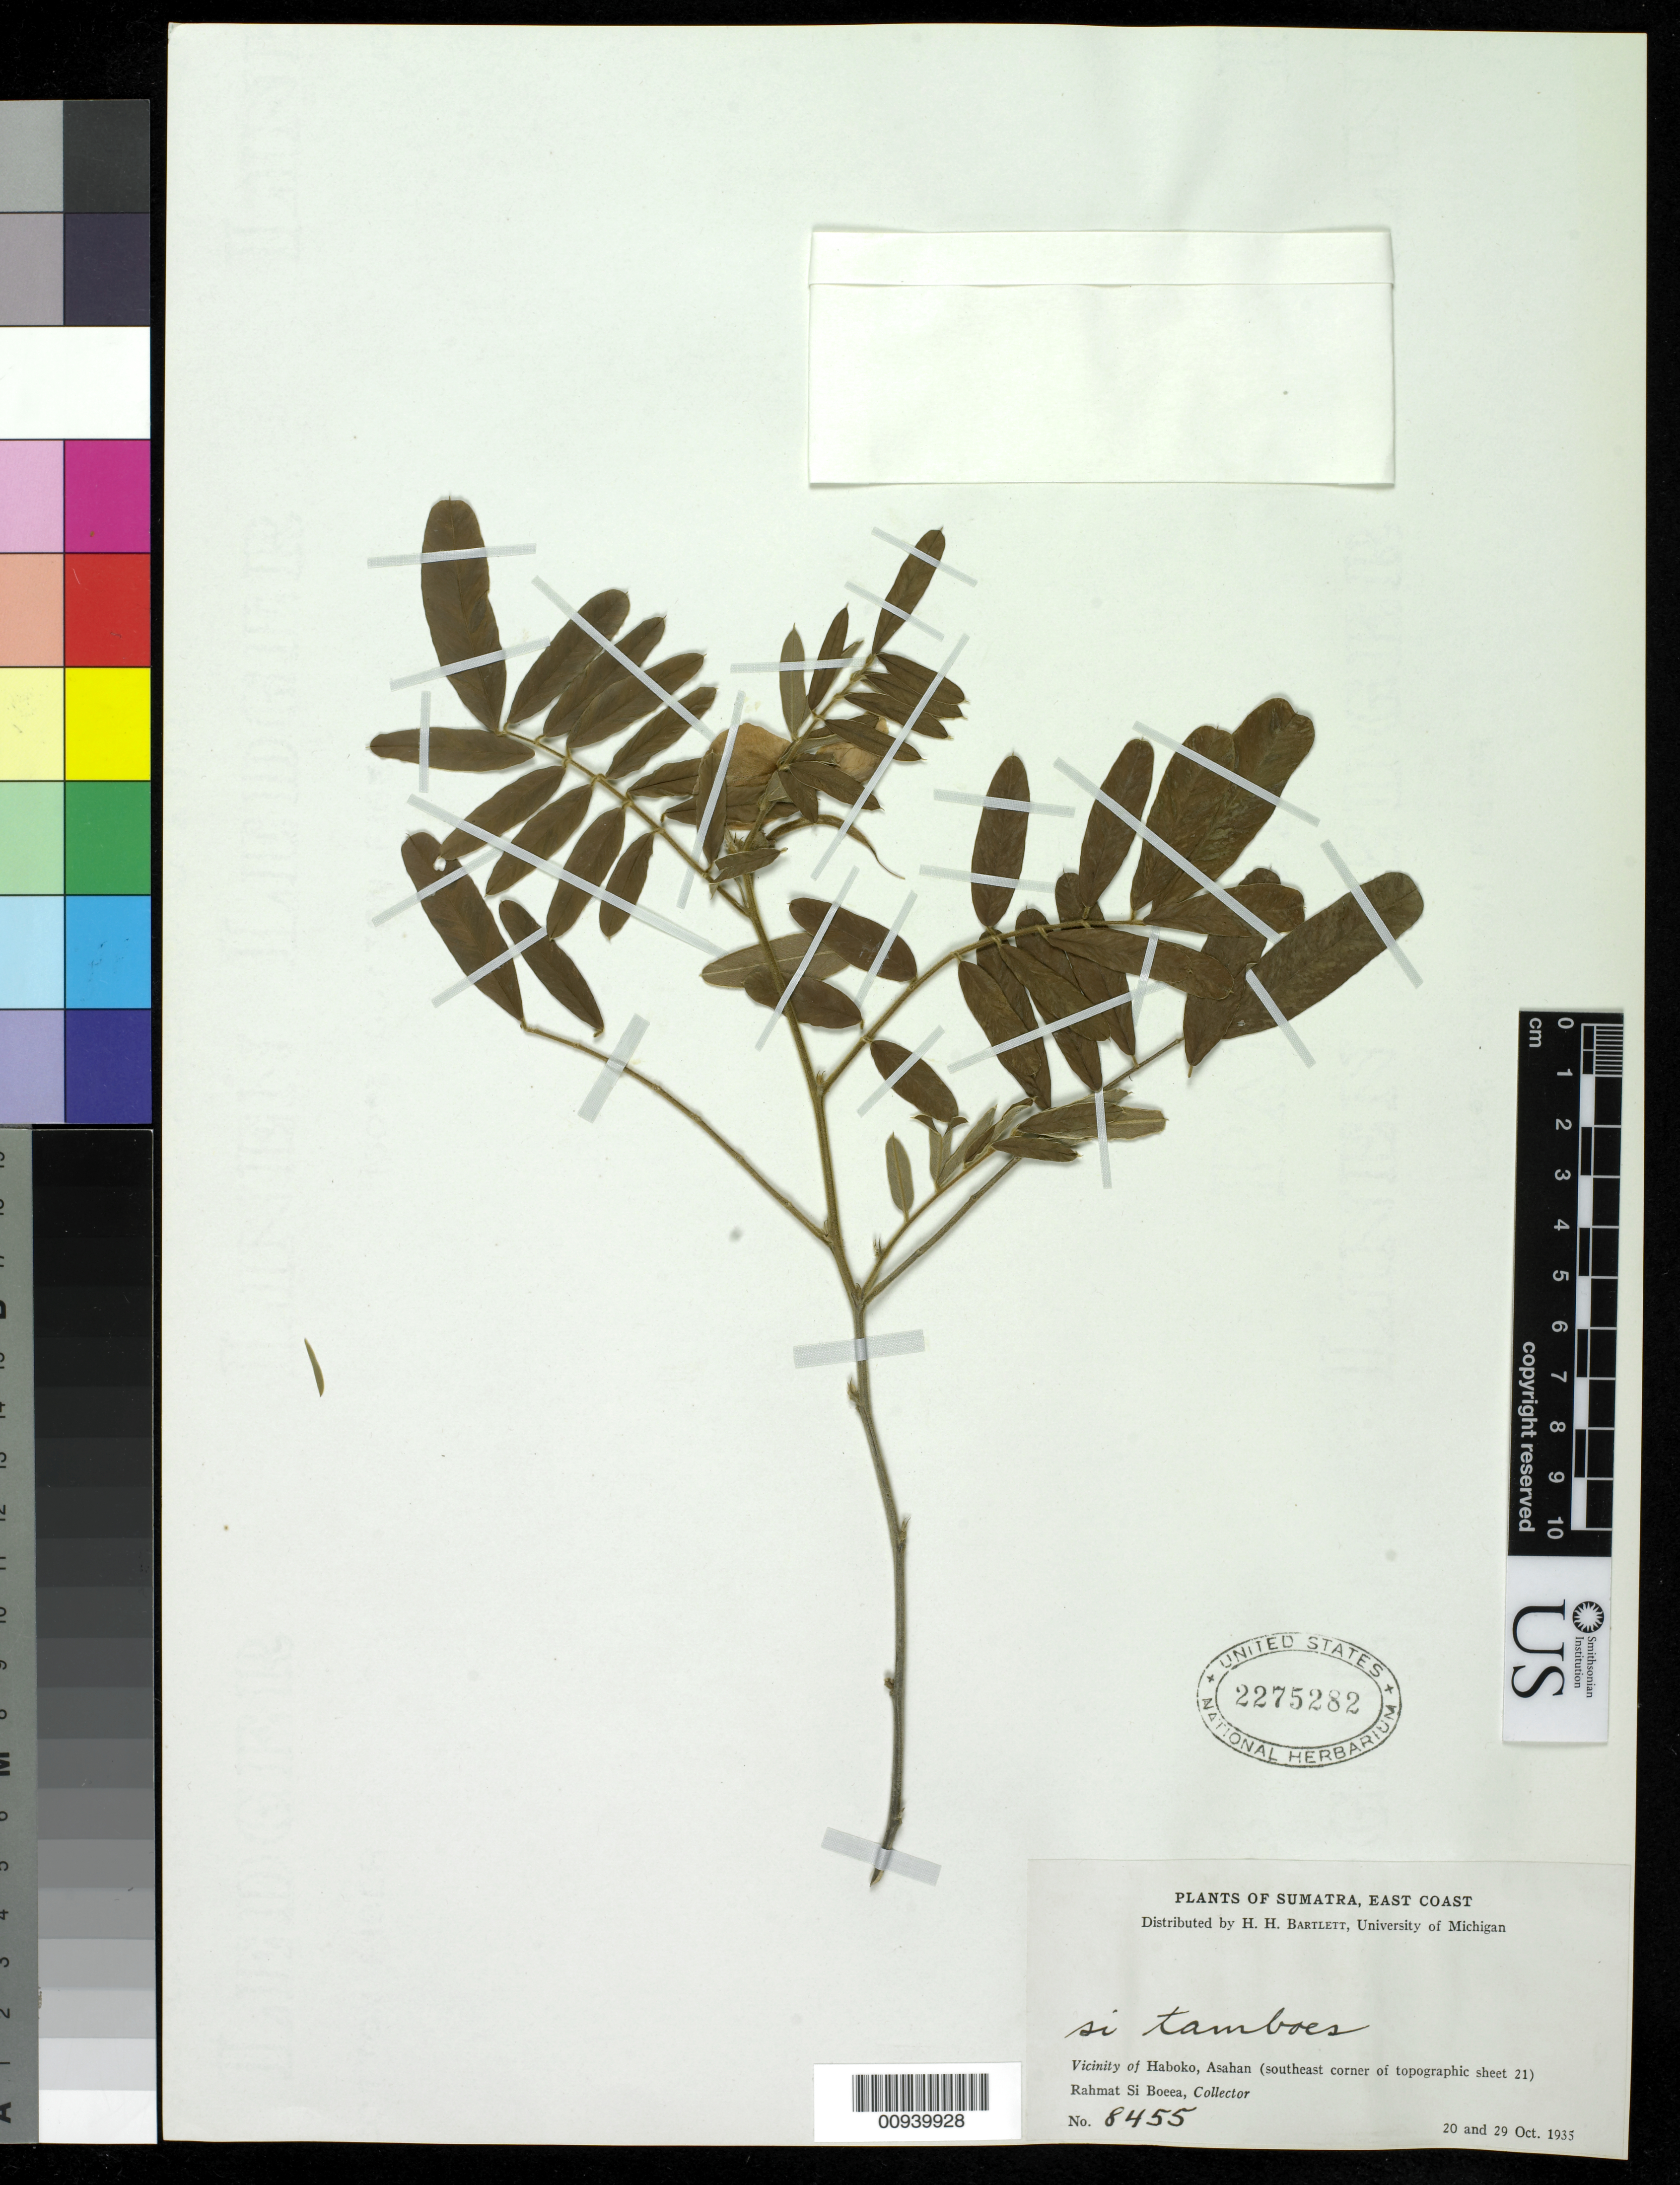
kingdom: Plantae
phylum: Tracheophyta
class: Magnoliopsida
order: Fabales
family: Fabaceae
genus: Tephrosia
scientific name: Tephrosia sp.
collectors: Rahmat Si Boeea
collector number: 8455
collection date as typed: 20 Oct 1935 and 29 Oct 1935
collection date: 1935-10-20,1935-10-29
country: Indonesia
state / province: Sumatra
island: Sumatra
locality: East Coast, Vicinity of Haboko, Asahan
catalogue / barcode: US 2275282